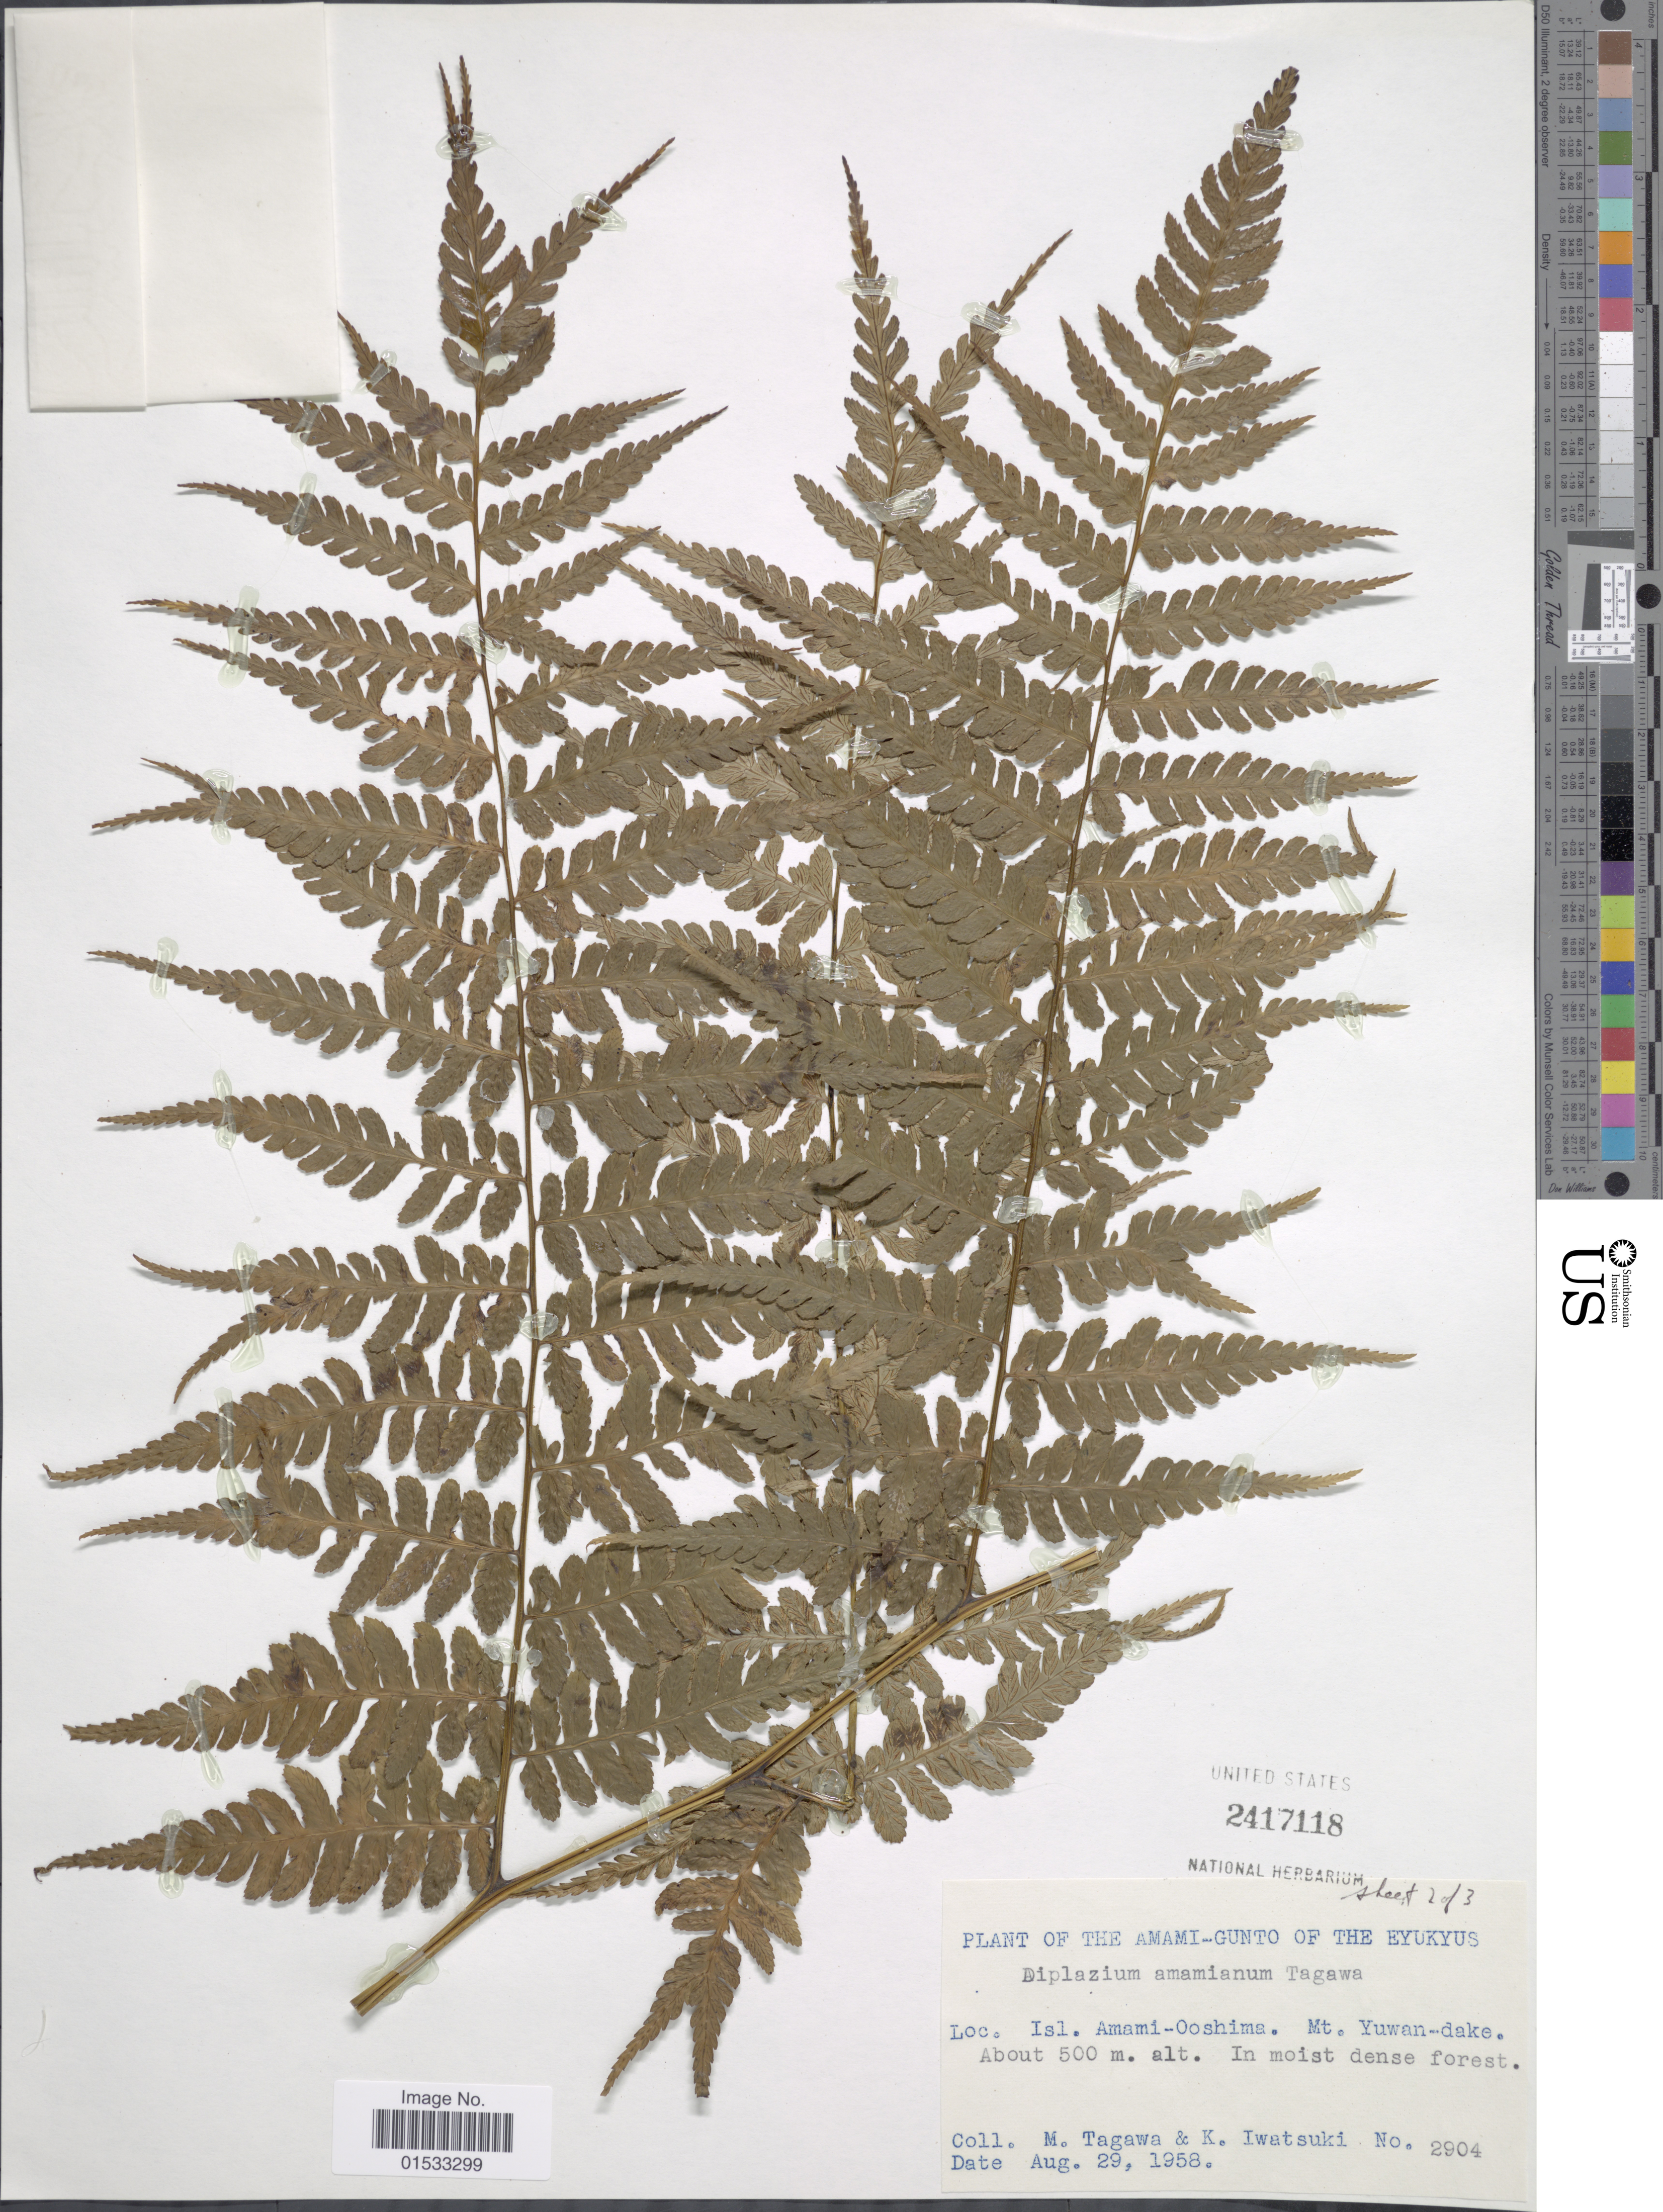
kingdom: Plantae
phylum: Tracheophyta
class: Polypodiopsida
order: Polypodiales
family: Athyriaceae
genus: Diplazium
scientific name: Diplazium amamianum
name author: Tagawa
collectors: M. Tagawa & K. Iwatsuki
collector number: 2904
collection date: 1958-08-29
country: Japan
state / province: Okinawa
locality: Amami- Gunto of The Eyukyus, Isl. Amami- Ooshima, Mt. Yuwan- dake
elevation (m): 500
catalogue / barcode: US 2417130